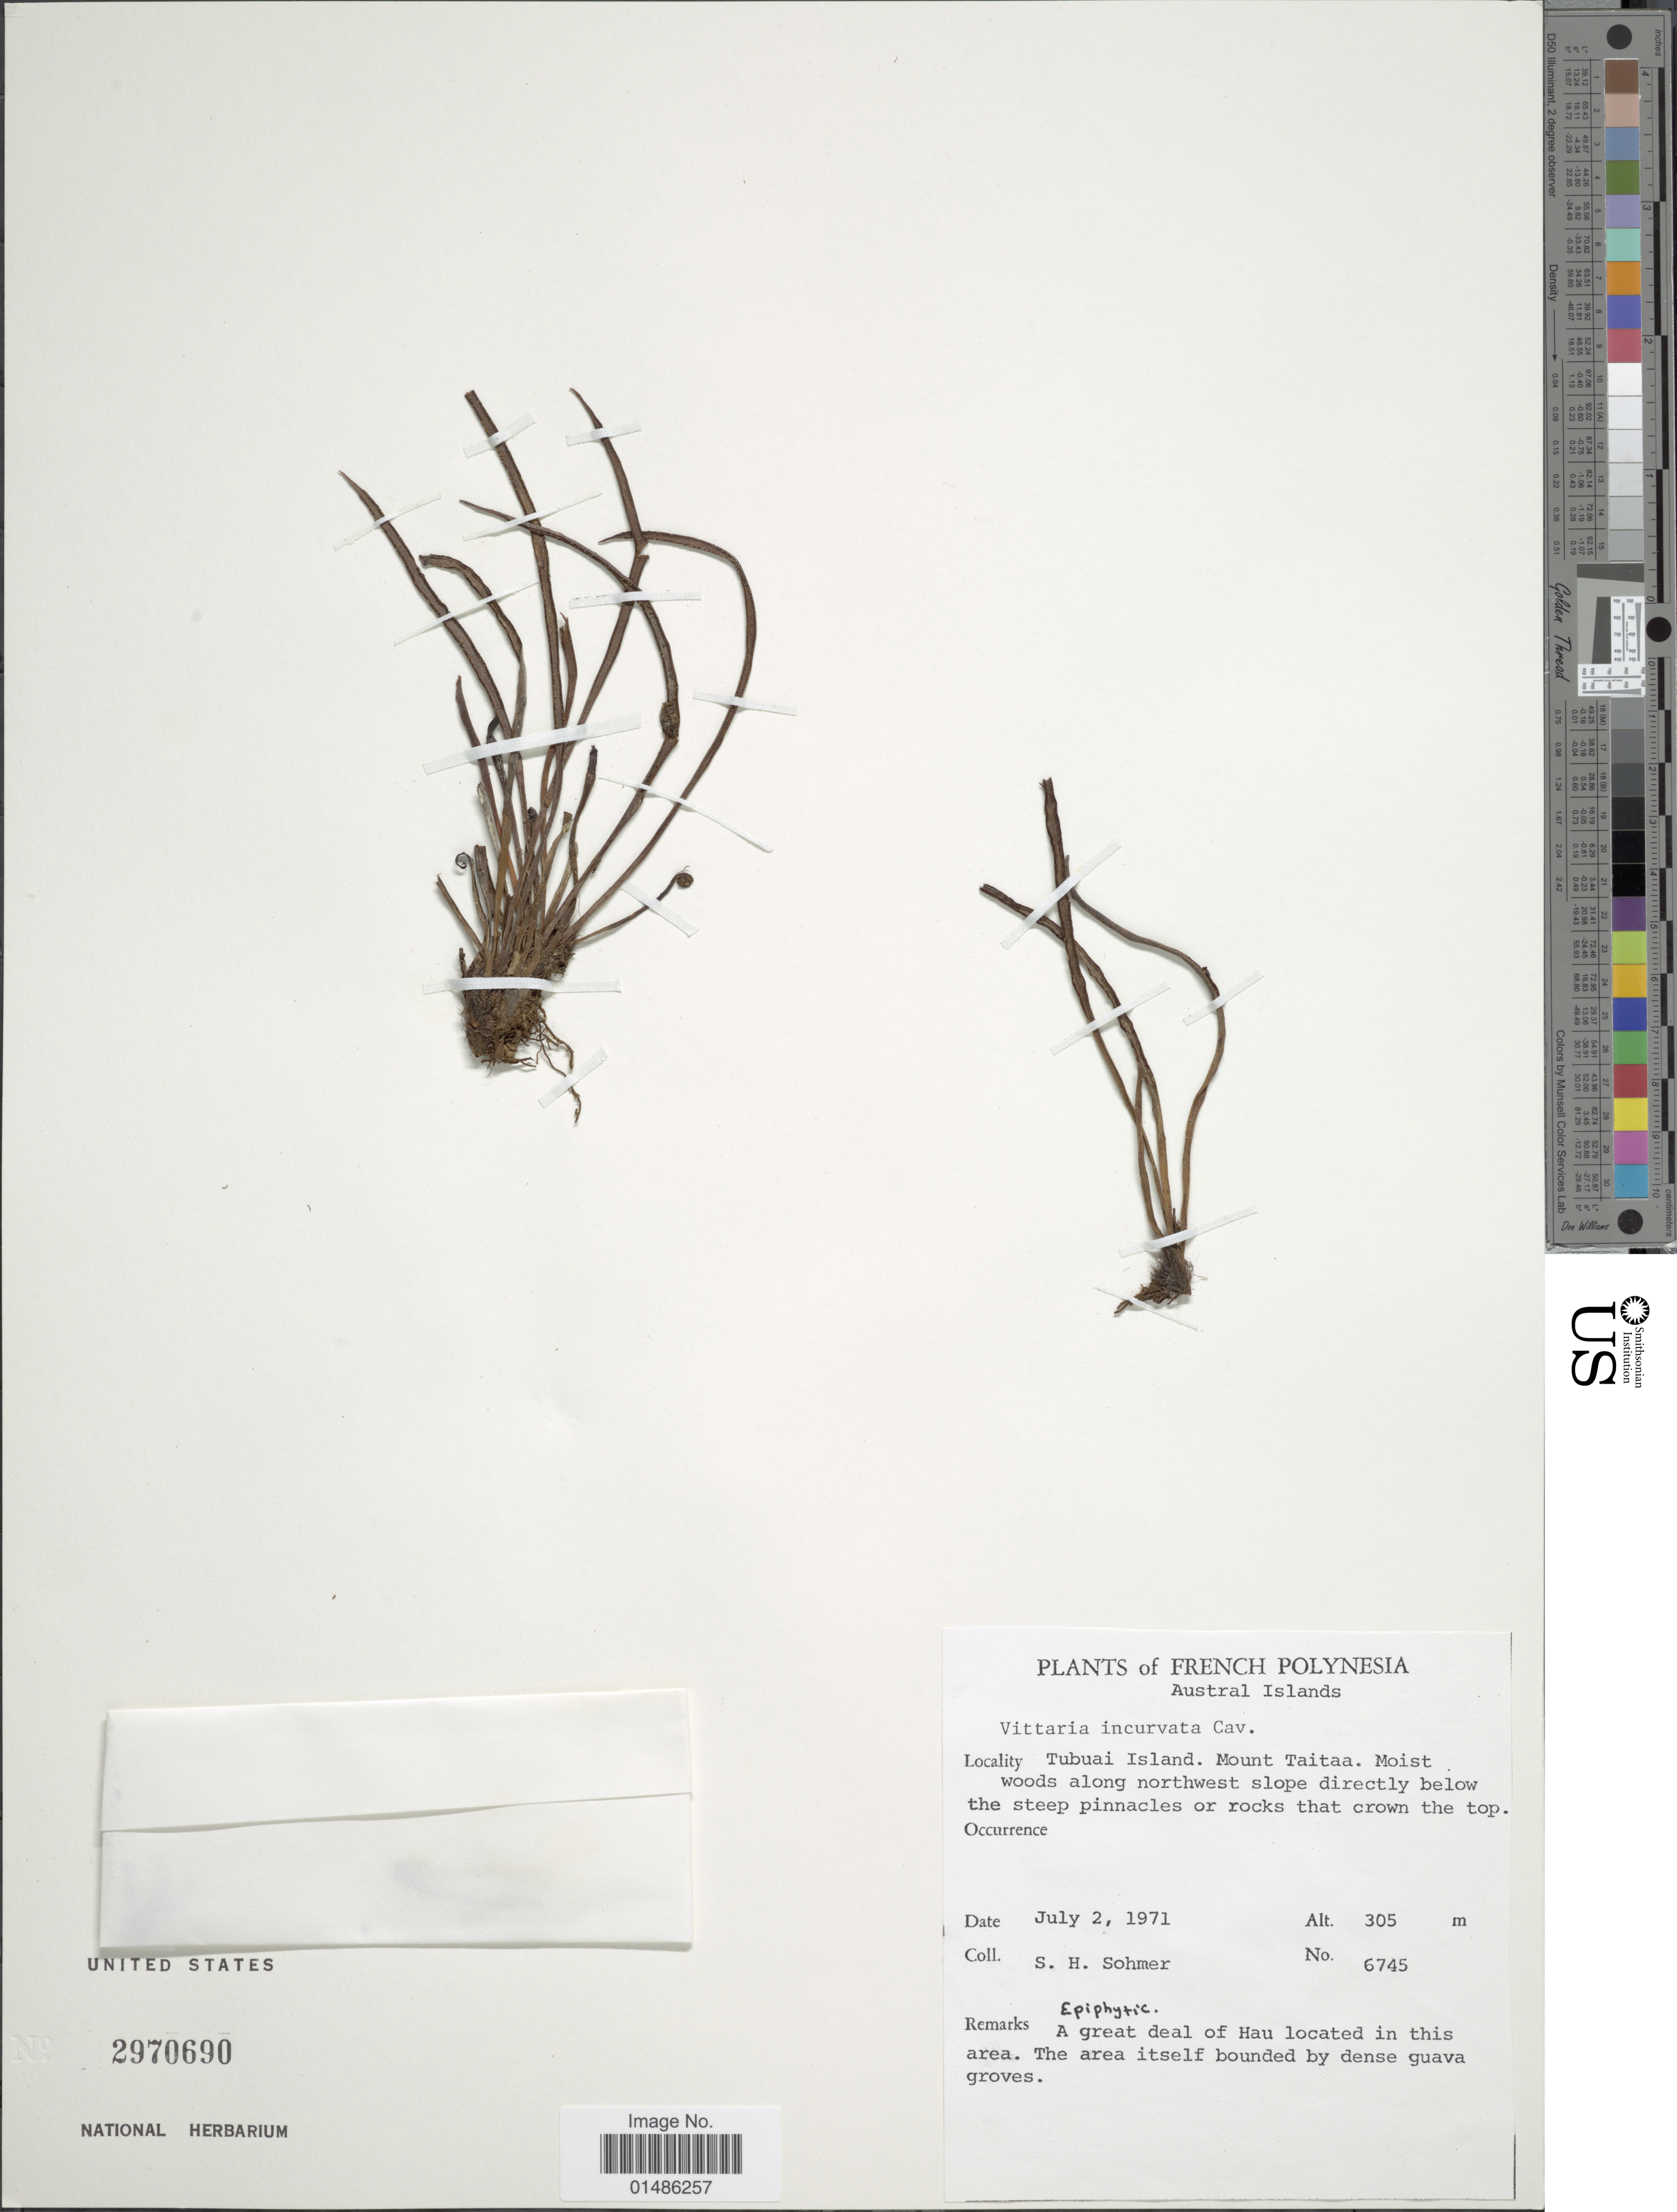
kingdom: Plantae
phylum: Tracheophyta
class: Polypodiopsida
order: Polypodiales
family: Pteridaceae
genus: Haplopteris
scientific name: Haplopteris ensiformis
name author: (Sw.) E.H. Crane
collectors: S. H. Sohmer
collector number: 6745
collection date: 1971-07-02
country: French Polynesia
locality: Austral Islands. Tubuai Island. Mount Taitaa.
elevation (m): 305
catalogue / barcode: US 2970690